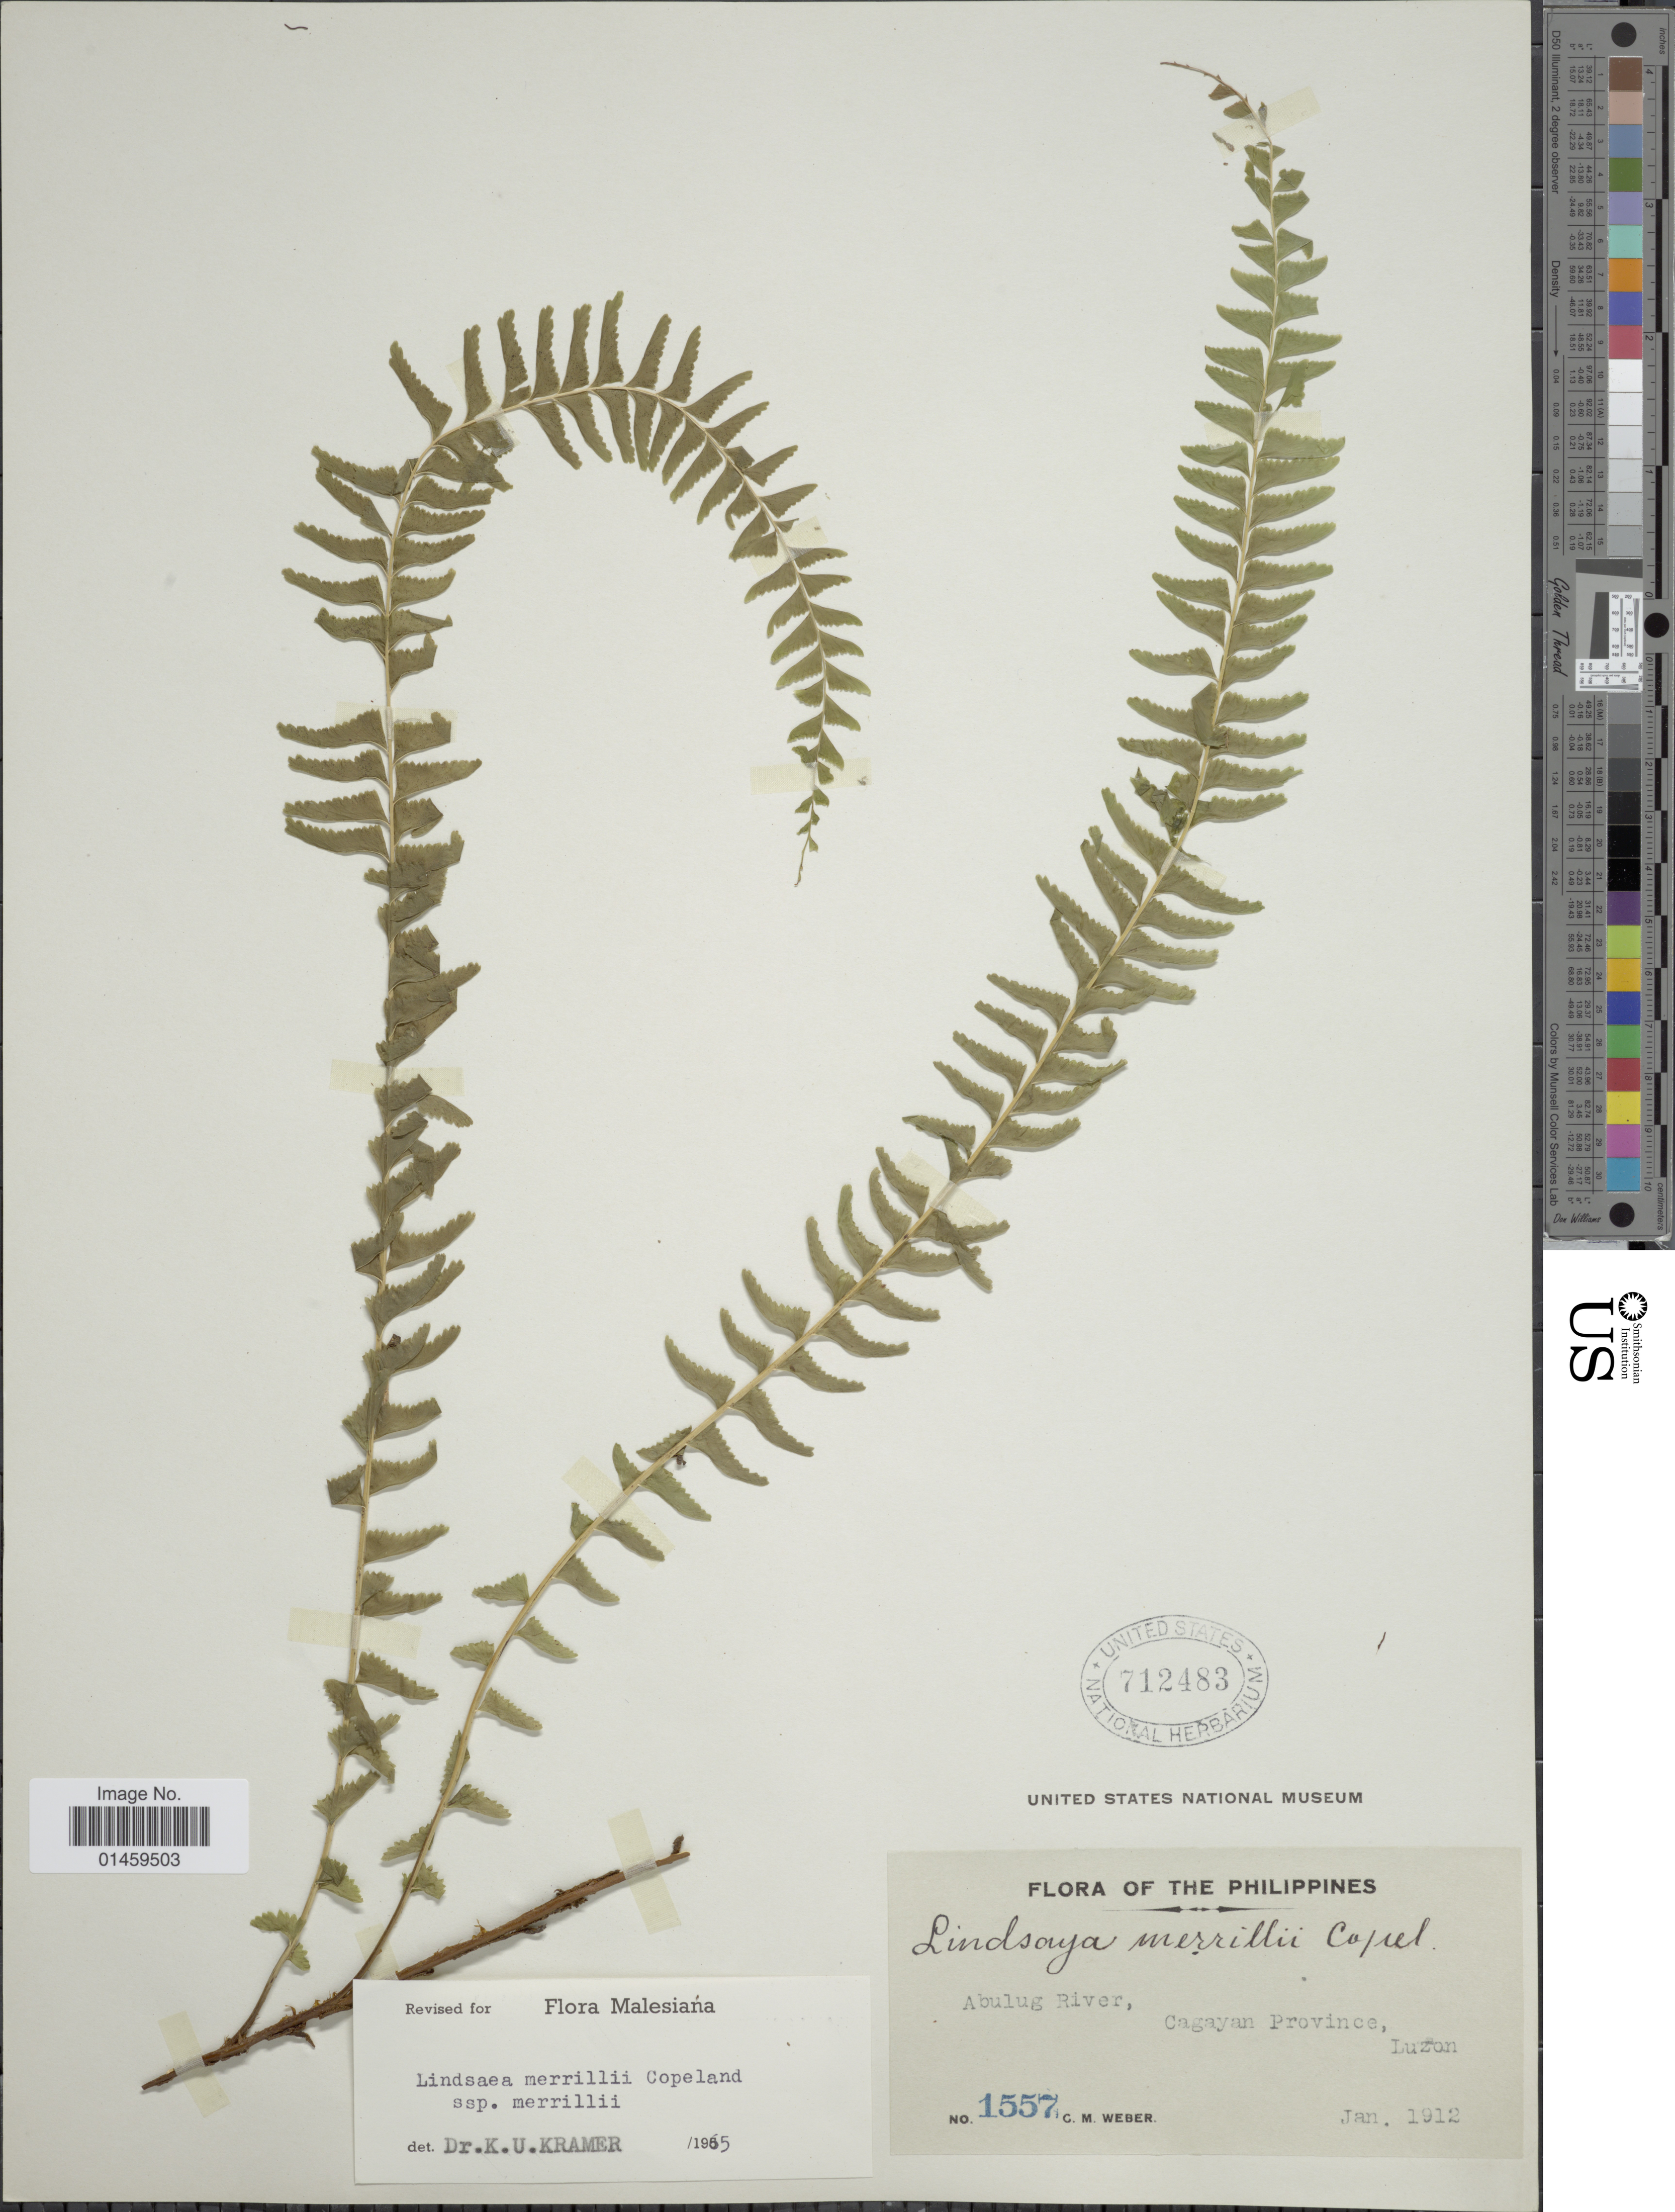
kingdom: Plantae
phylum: Tracheophyta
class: Polypodiopsida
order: Polypodiales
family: Lindsaeaceae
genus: Lindsaea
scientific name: Lindsaea merrillii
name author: Copel. in Perkins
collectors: C. M. Weber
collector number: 1557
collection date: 1912-01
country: Philippines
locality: Abulug River, Cagayan Province, Luzon.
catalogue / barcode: US 712483